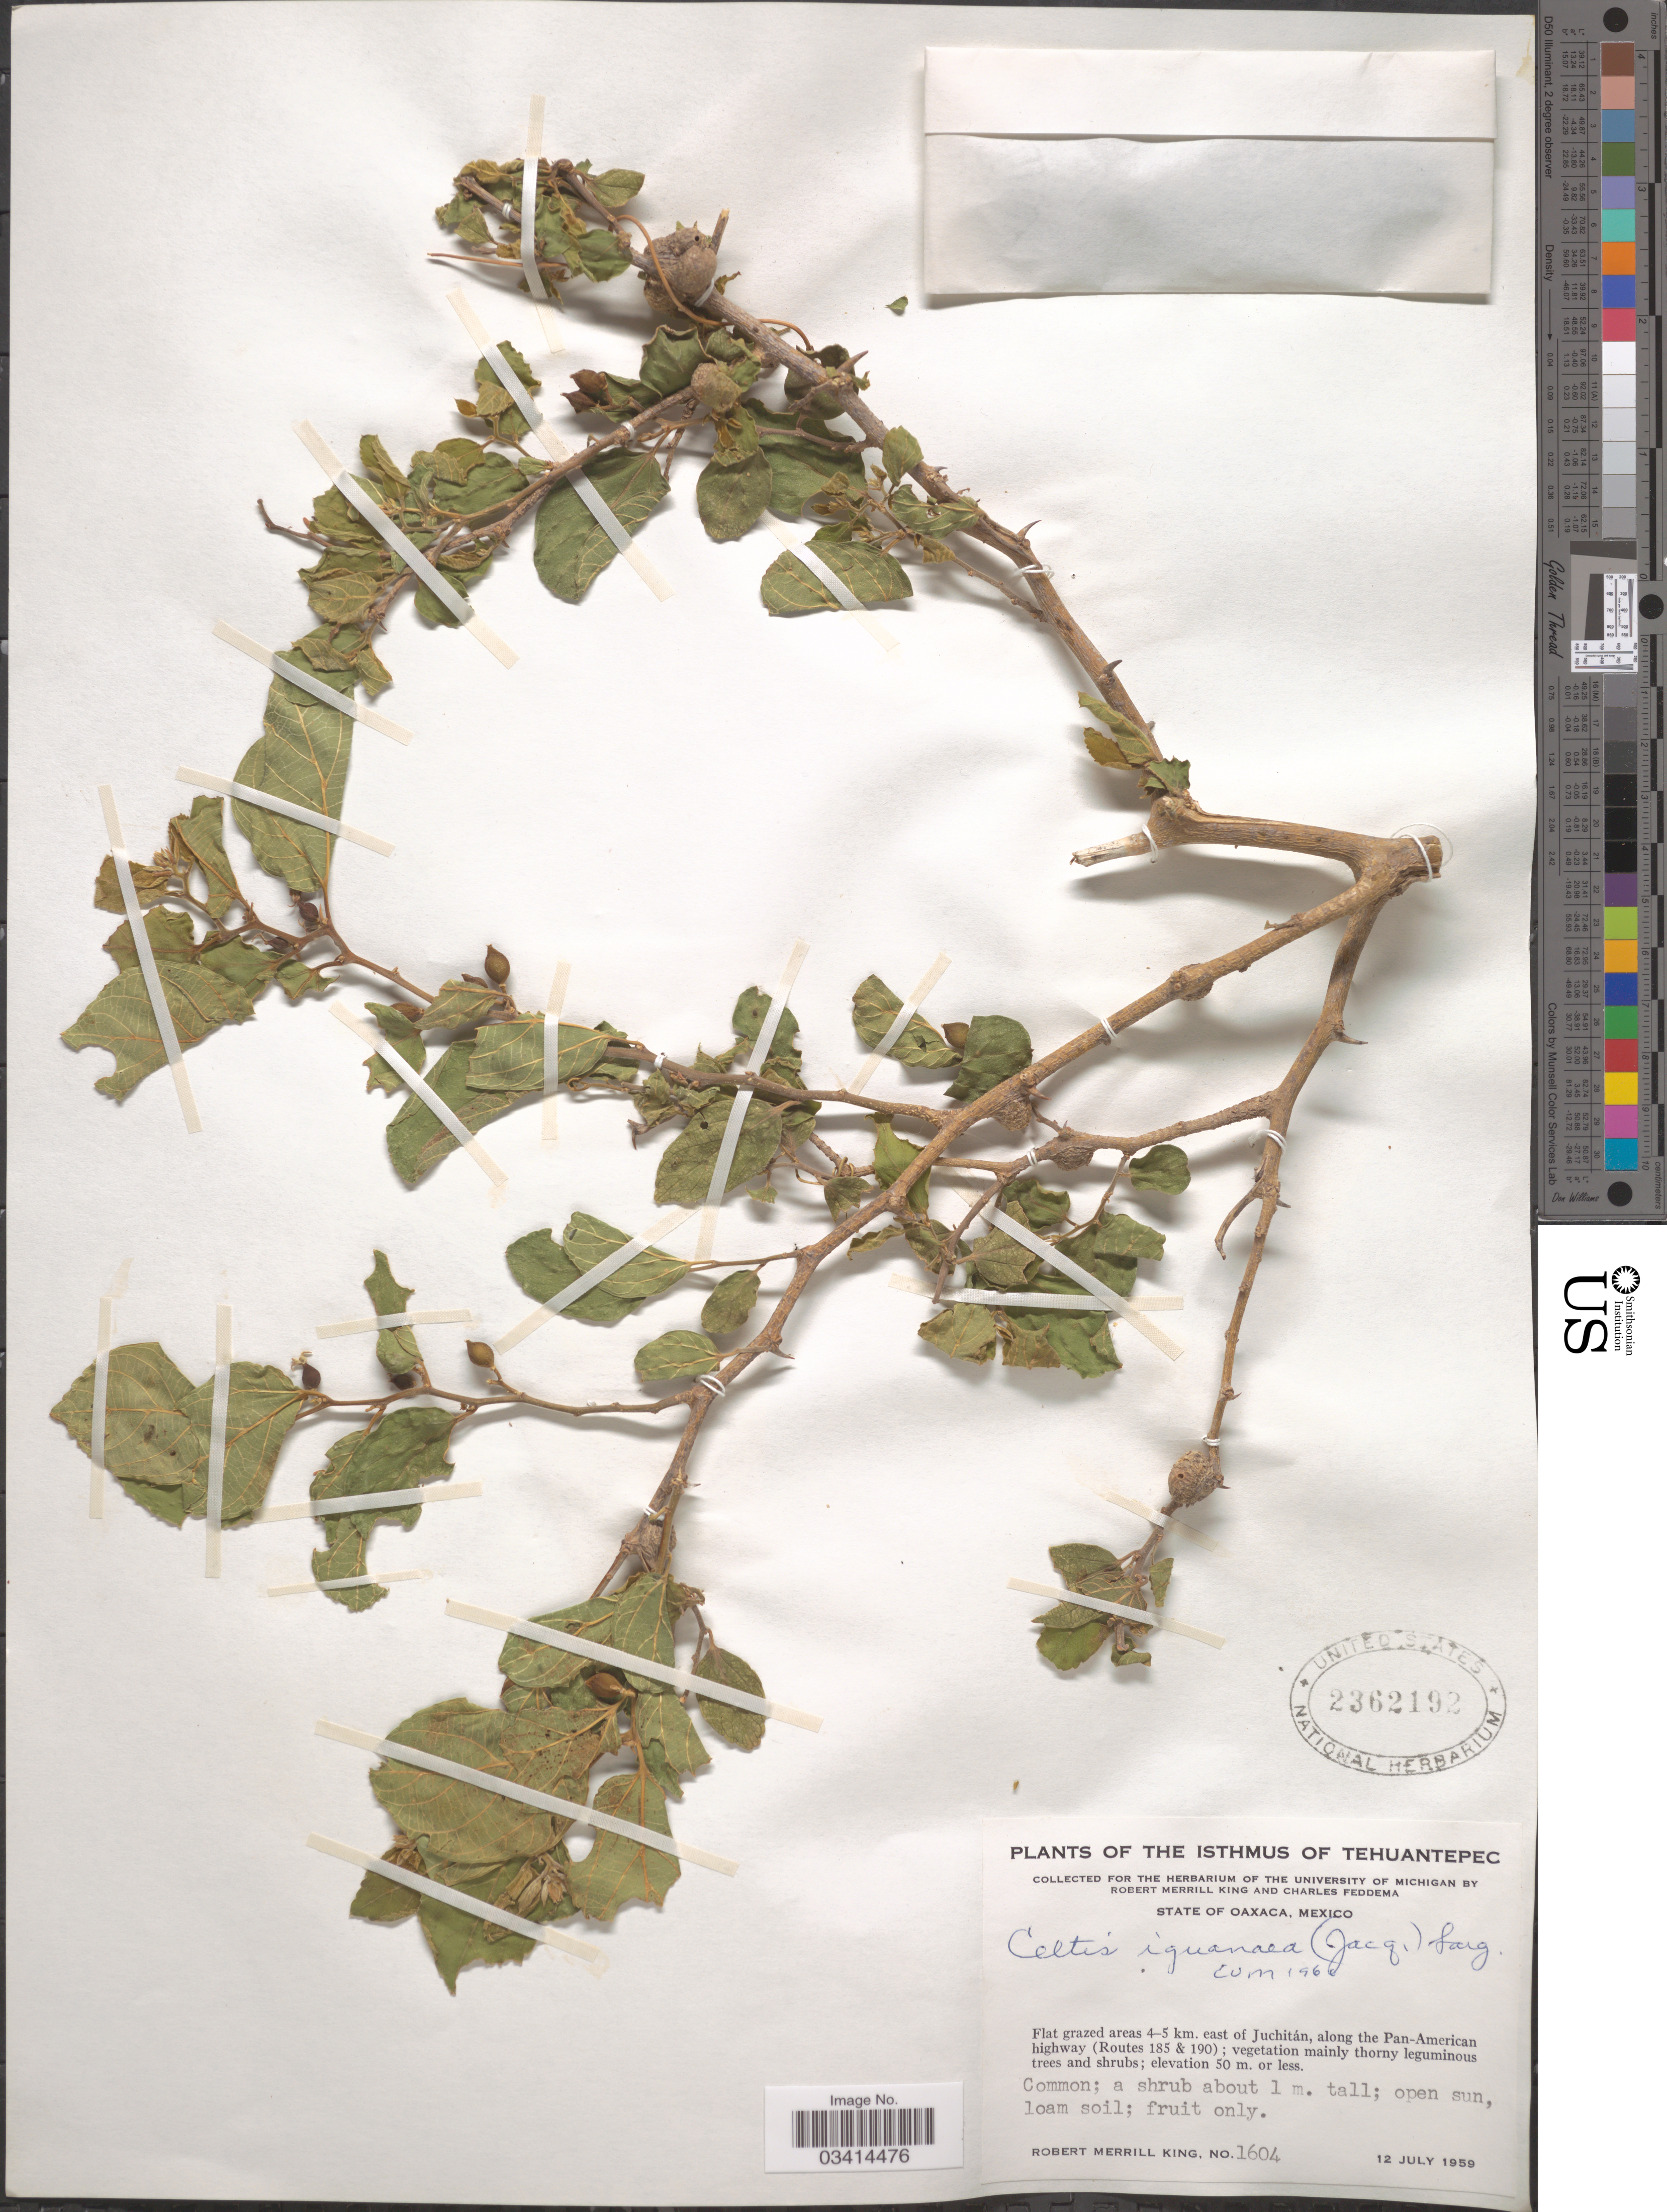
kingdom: Plantae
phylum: Tracheophyta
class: Magnoliopsida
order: Rosales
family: Cannabaceae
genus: Celtis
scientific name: Celtis iguanaea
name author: (Jacq.) Sarg.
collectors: R. M. King & C. Feddema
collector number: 1604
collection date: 1959-07-12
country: Mexico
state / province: Oaxaca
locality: The Isthmus of Tehuantepec. Flat grazed areas 4-5 km. east of Juchitán, along the Pan-American highway (Routes 185 & 190).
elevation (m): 50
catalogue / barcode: US 2362192